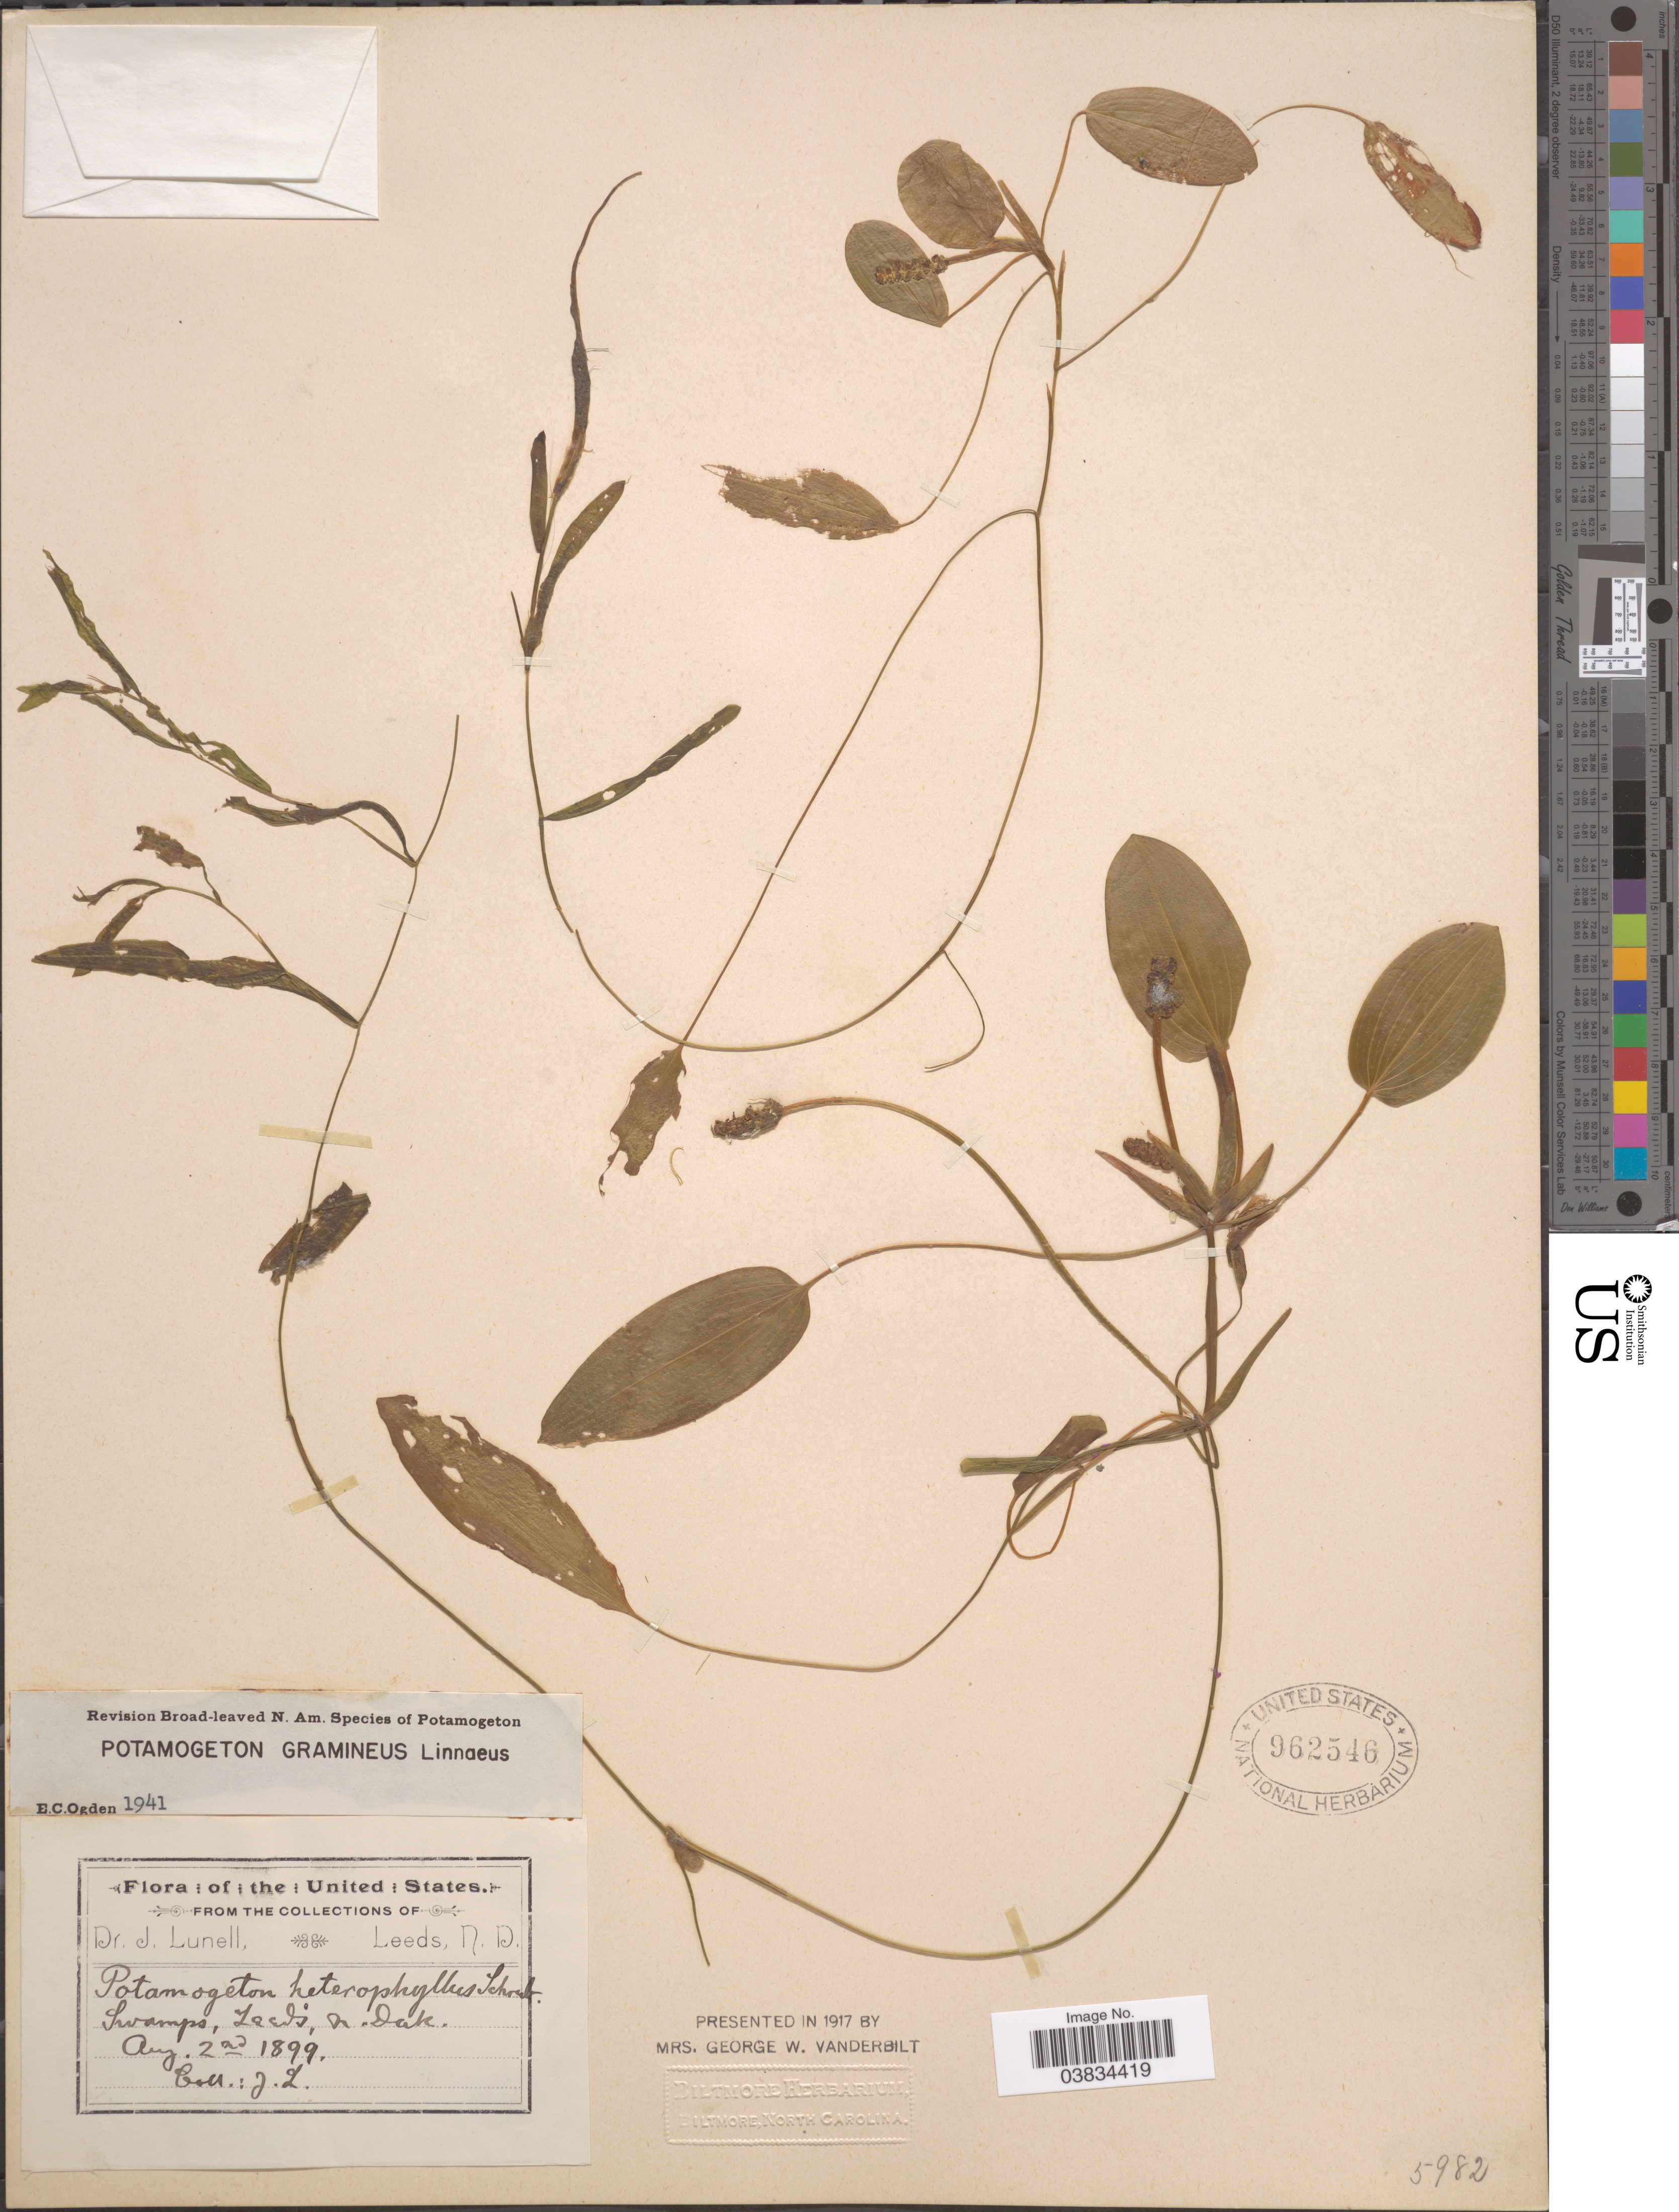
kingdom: Plantae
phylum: Tracheophyta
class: Liliopsida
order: Alismatales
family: Potamogetonaceae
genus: Potamogeton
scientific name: Potamogeton gramineus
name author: L.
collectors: J. Lunell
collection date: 1899-08-02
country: United States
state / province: North Dakota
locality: Swamps, Leeds, N. Dak.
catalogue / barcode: US 962546